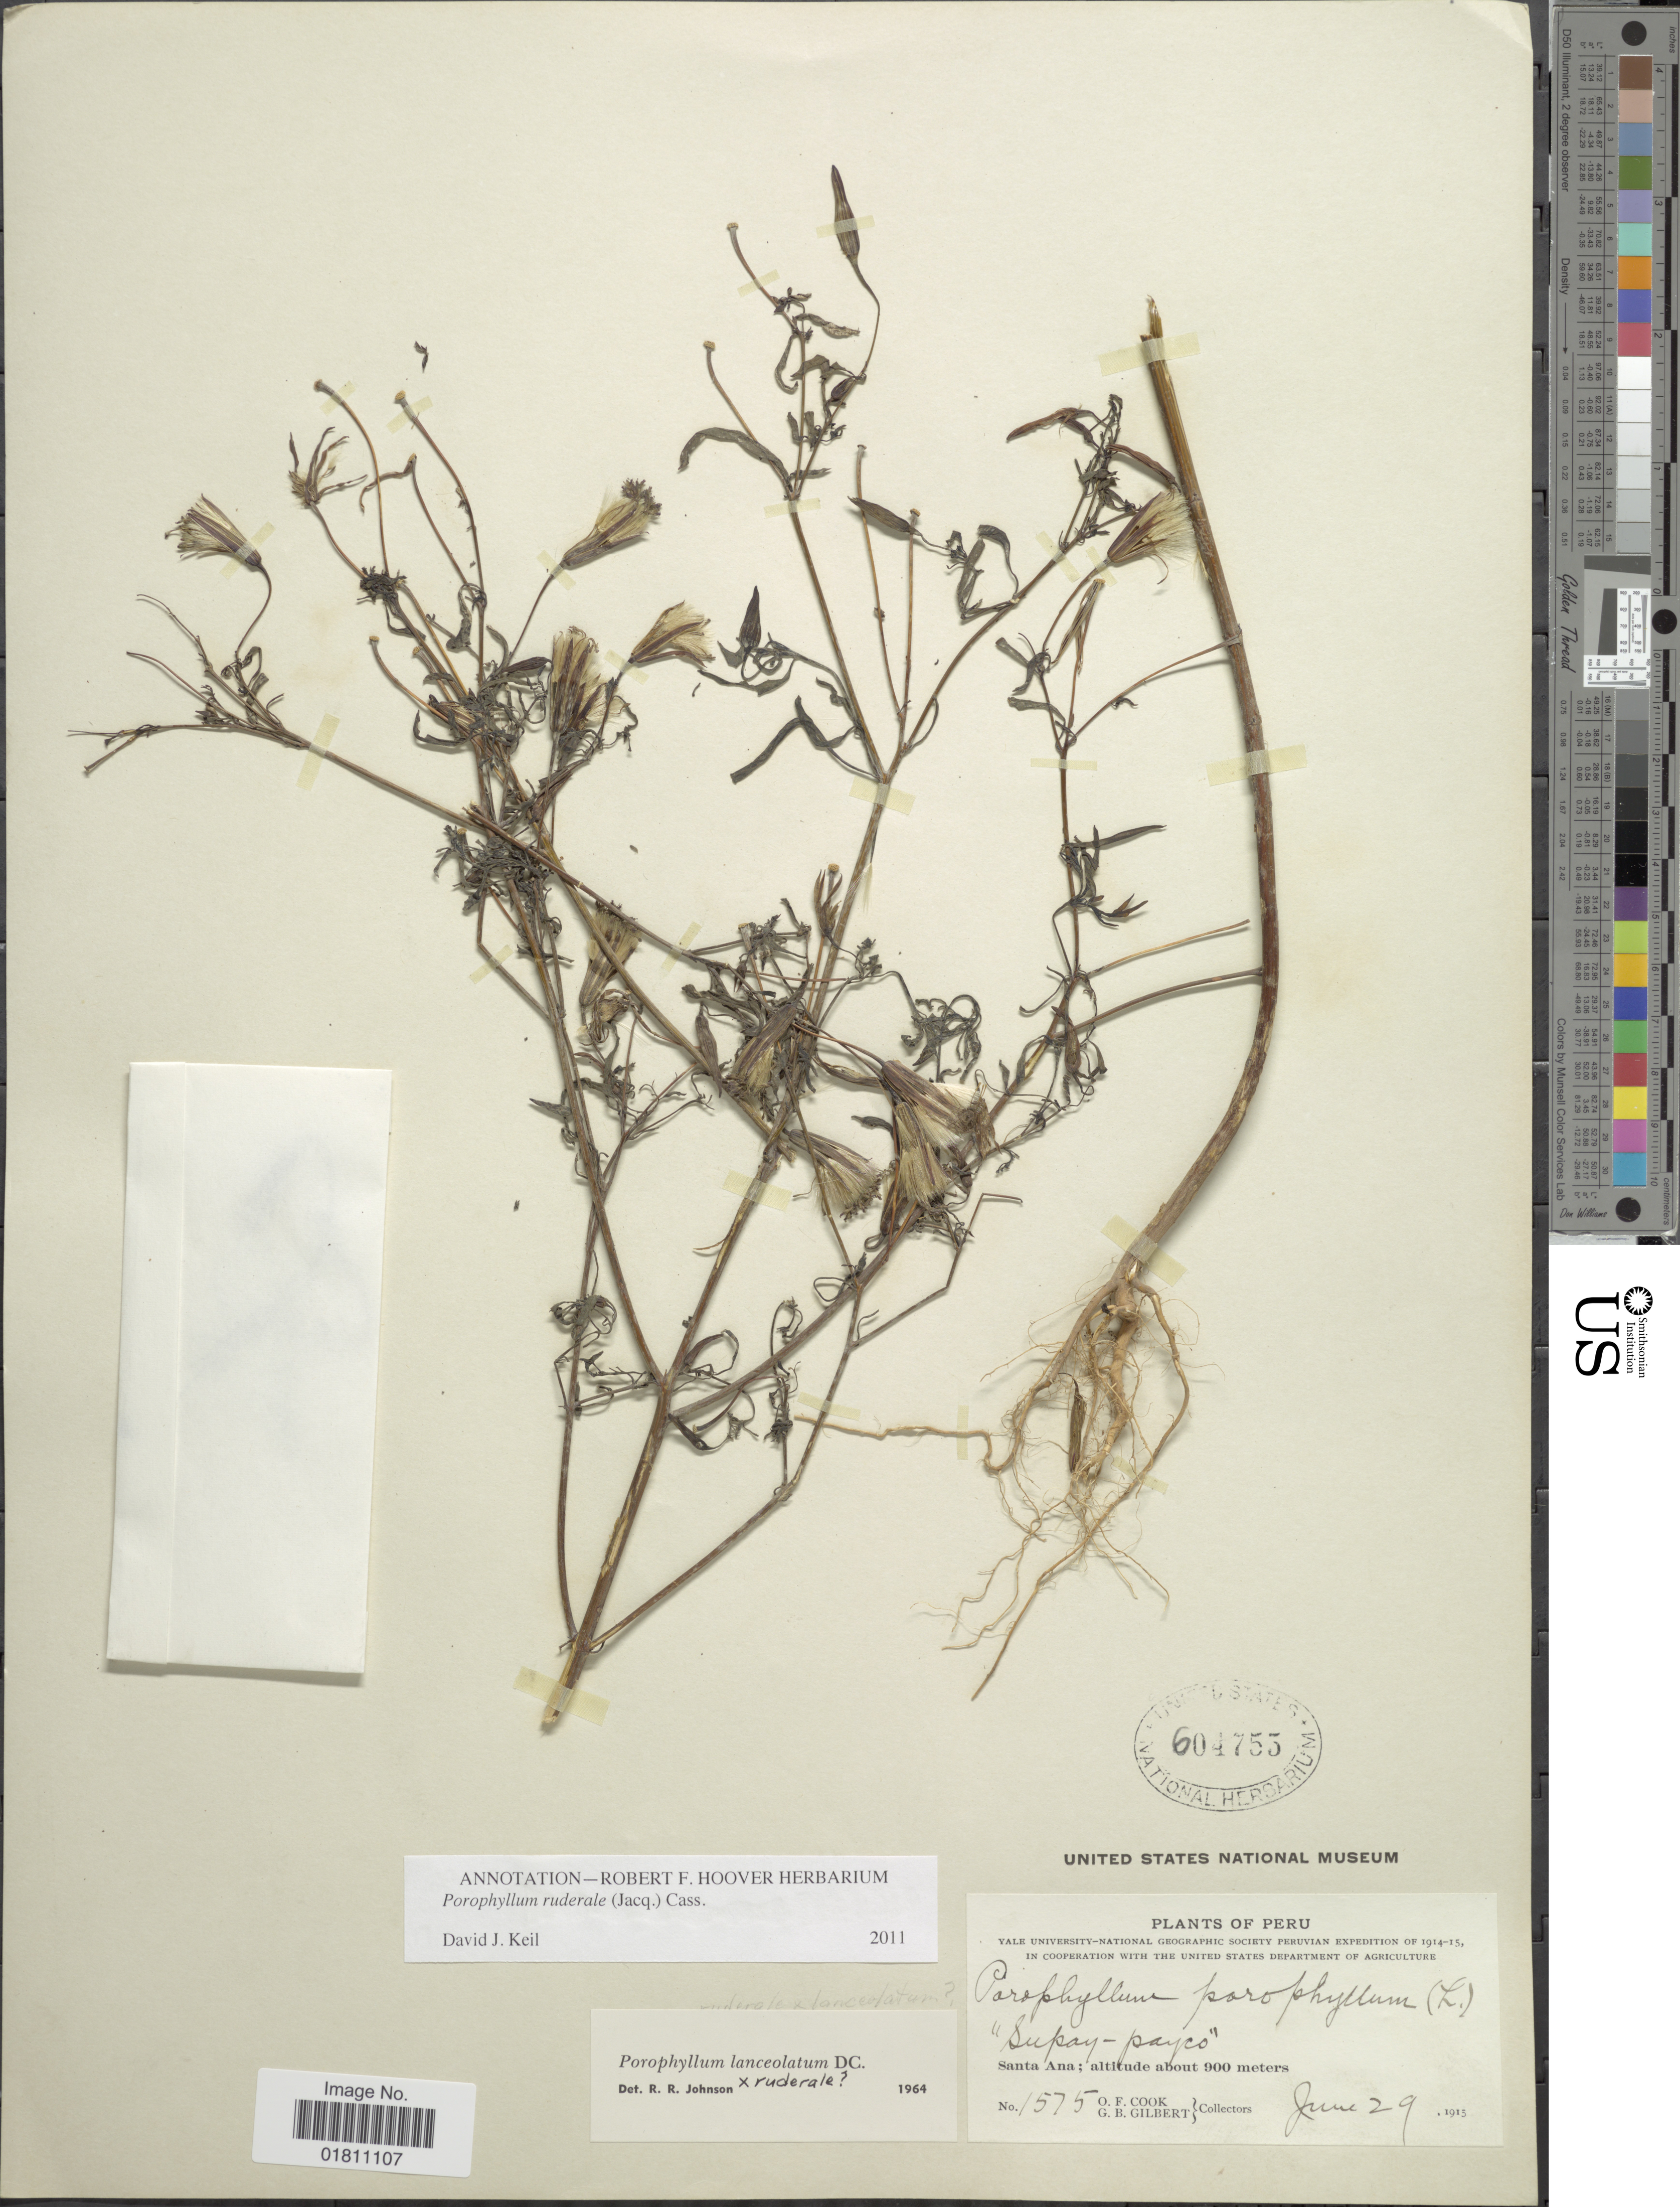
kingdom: Plantae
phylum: Tracheophyta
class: Magnoliopsida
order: Asterales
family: Asteraceae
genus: Porophyllum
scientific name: Porophyllum ruderale subsp. ruderale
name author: (Jacq.) Cass.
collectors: O. F. Cook & G. B. Gilbert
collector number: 1575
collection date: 1915-06-29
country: Peru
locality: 'supay-payco' Santa Ana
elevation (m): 900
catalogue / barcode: US 604755